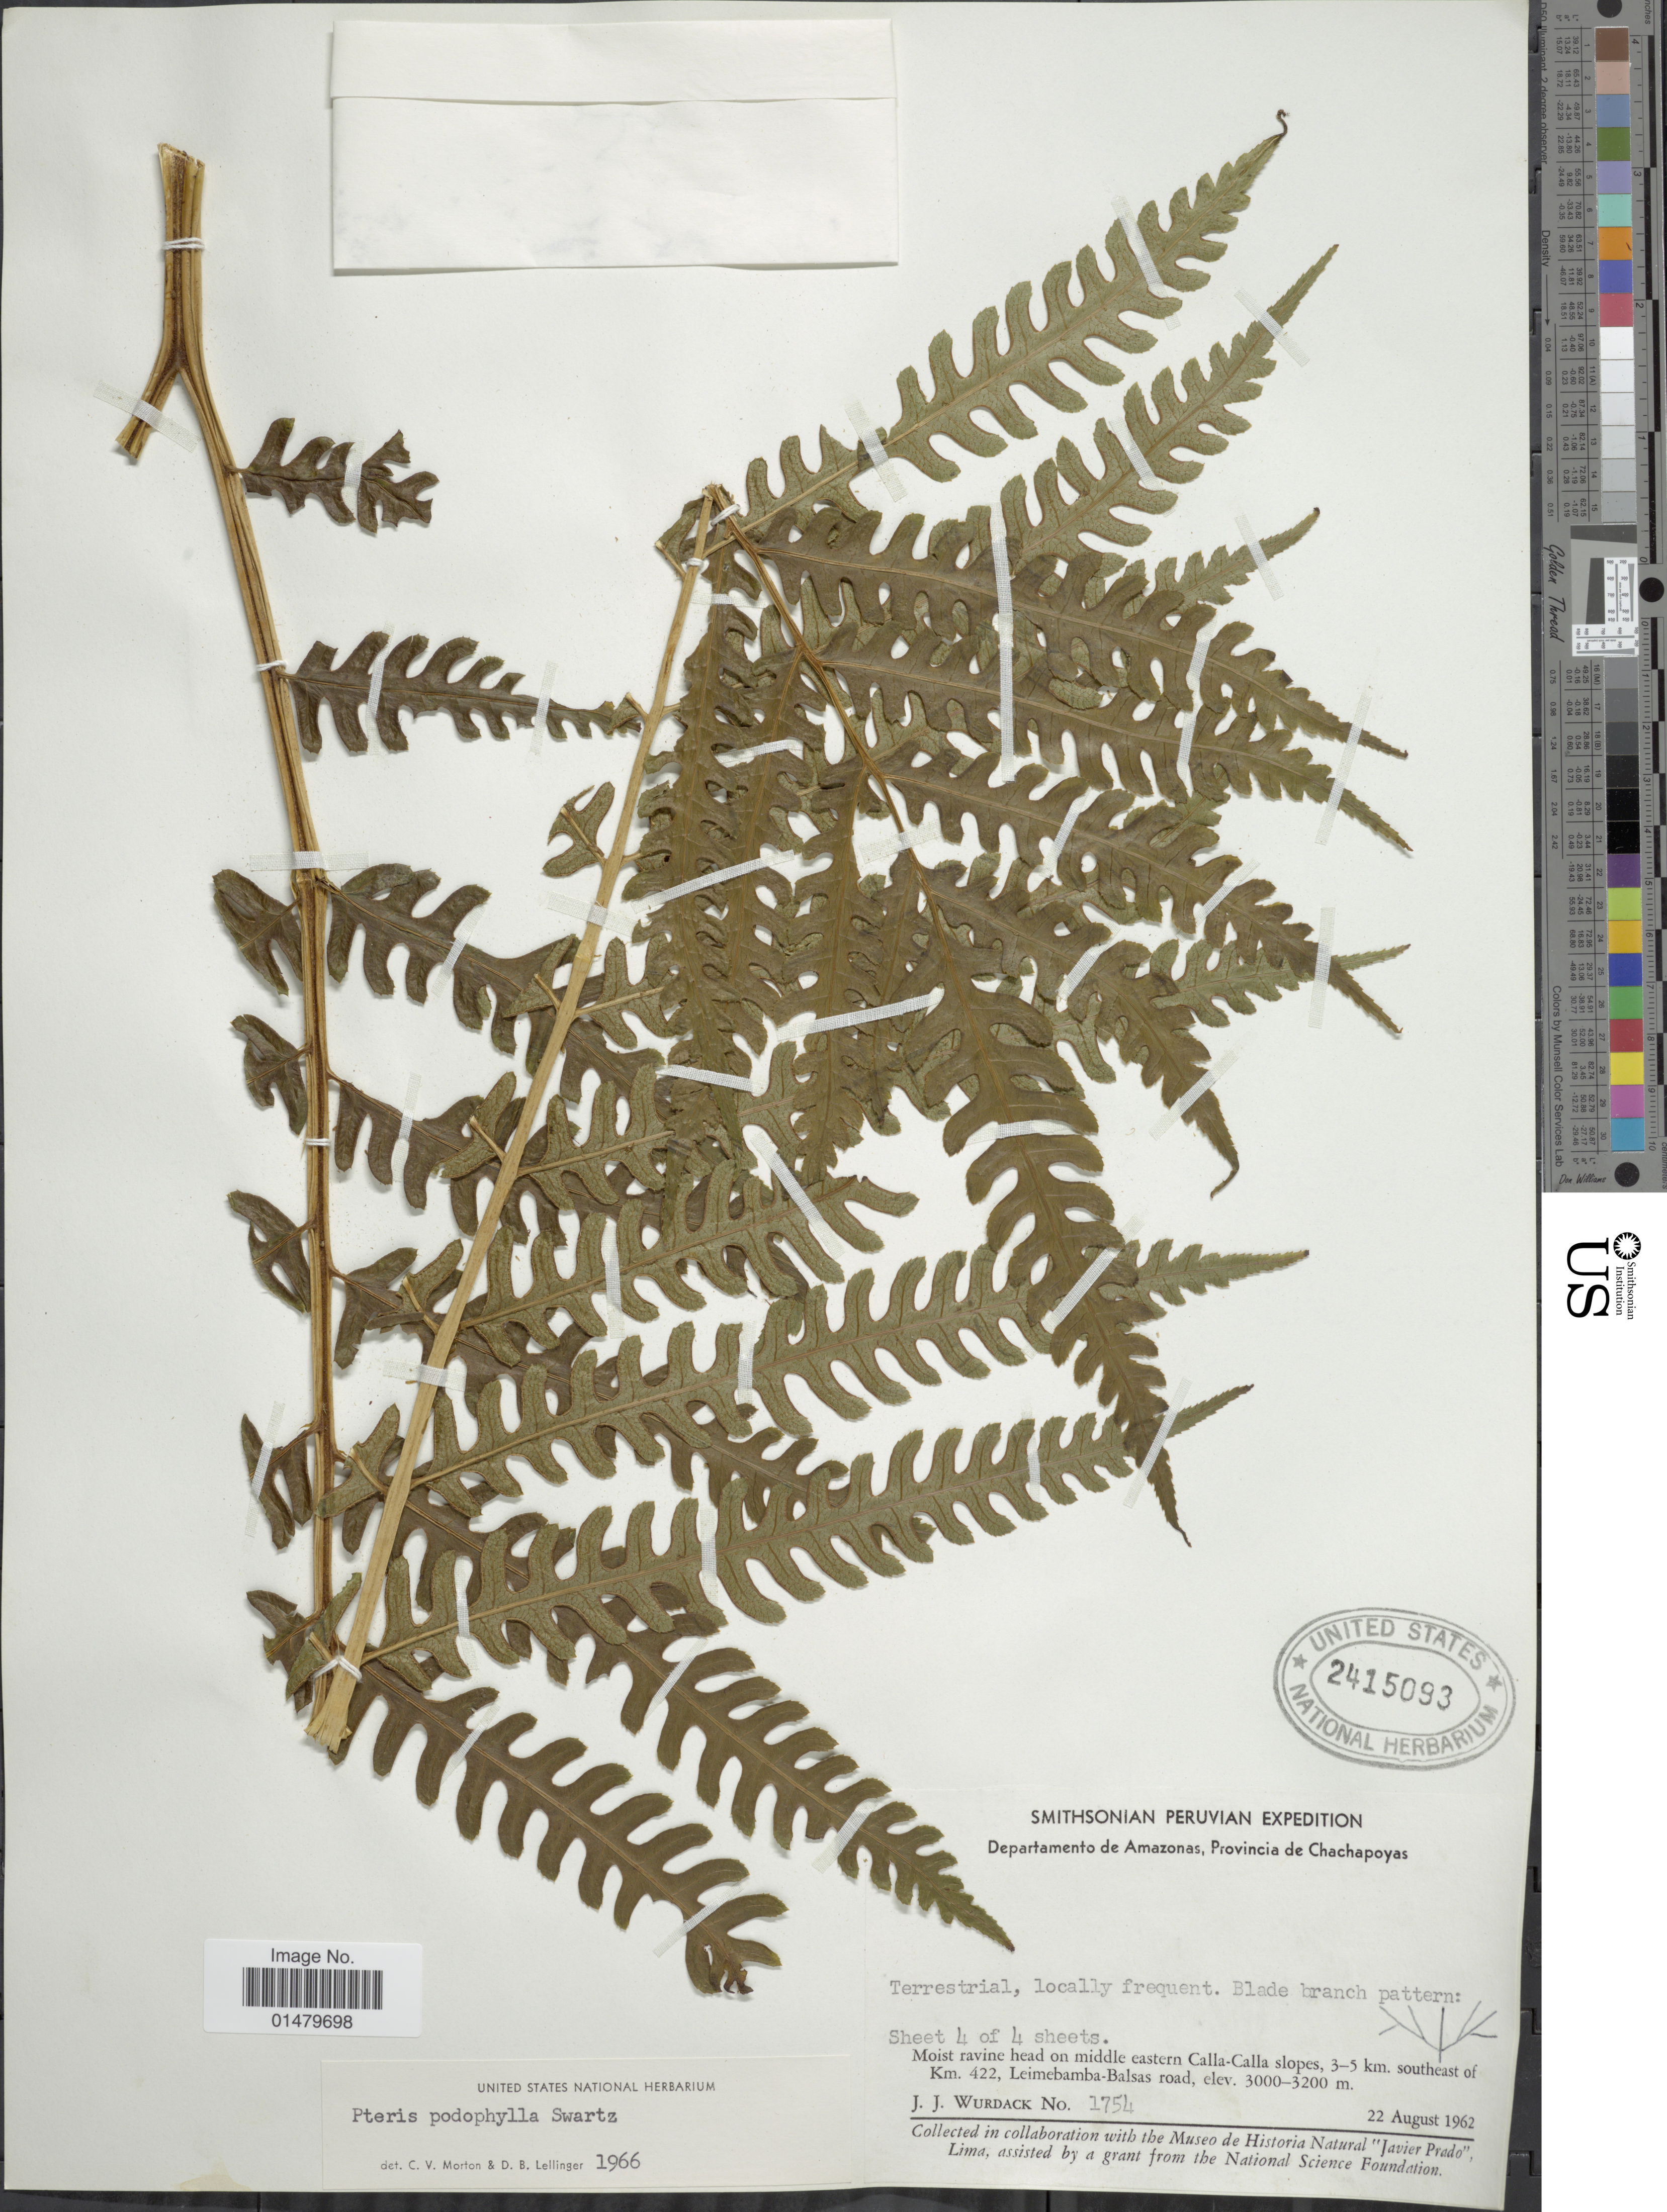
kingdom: Plantae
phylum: Tracheophyta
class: Polypodiopsida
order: Polypodiales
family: Pteridaceae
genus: Pteris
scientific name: Pteris podophylla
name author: Sw.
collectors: J. J. Wurdack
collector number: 1754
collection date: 1962-08-22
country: Peru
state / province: Amazonas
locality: Departamento de Amazonas, Provincia de Chachapoyas. Moist ravine head on middle eastern Calla-Calla slopes, 3-5 km. southeast of Km. 422, Leimebamba-Balsas road.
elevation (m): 3000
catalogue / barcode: US 2415093